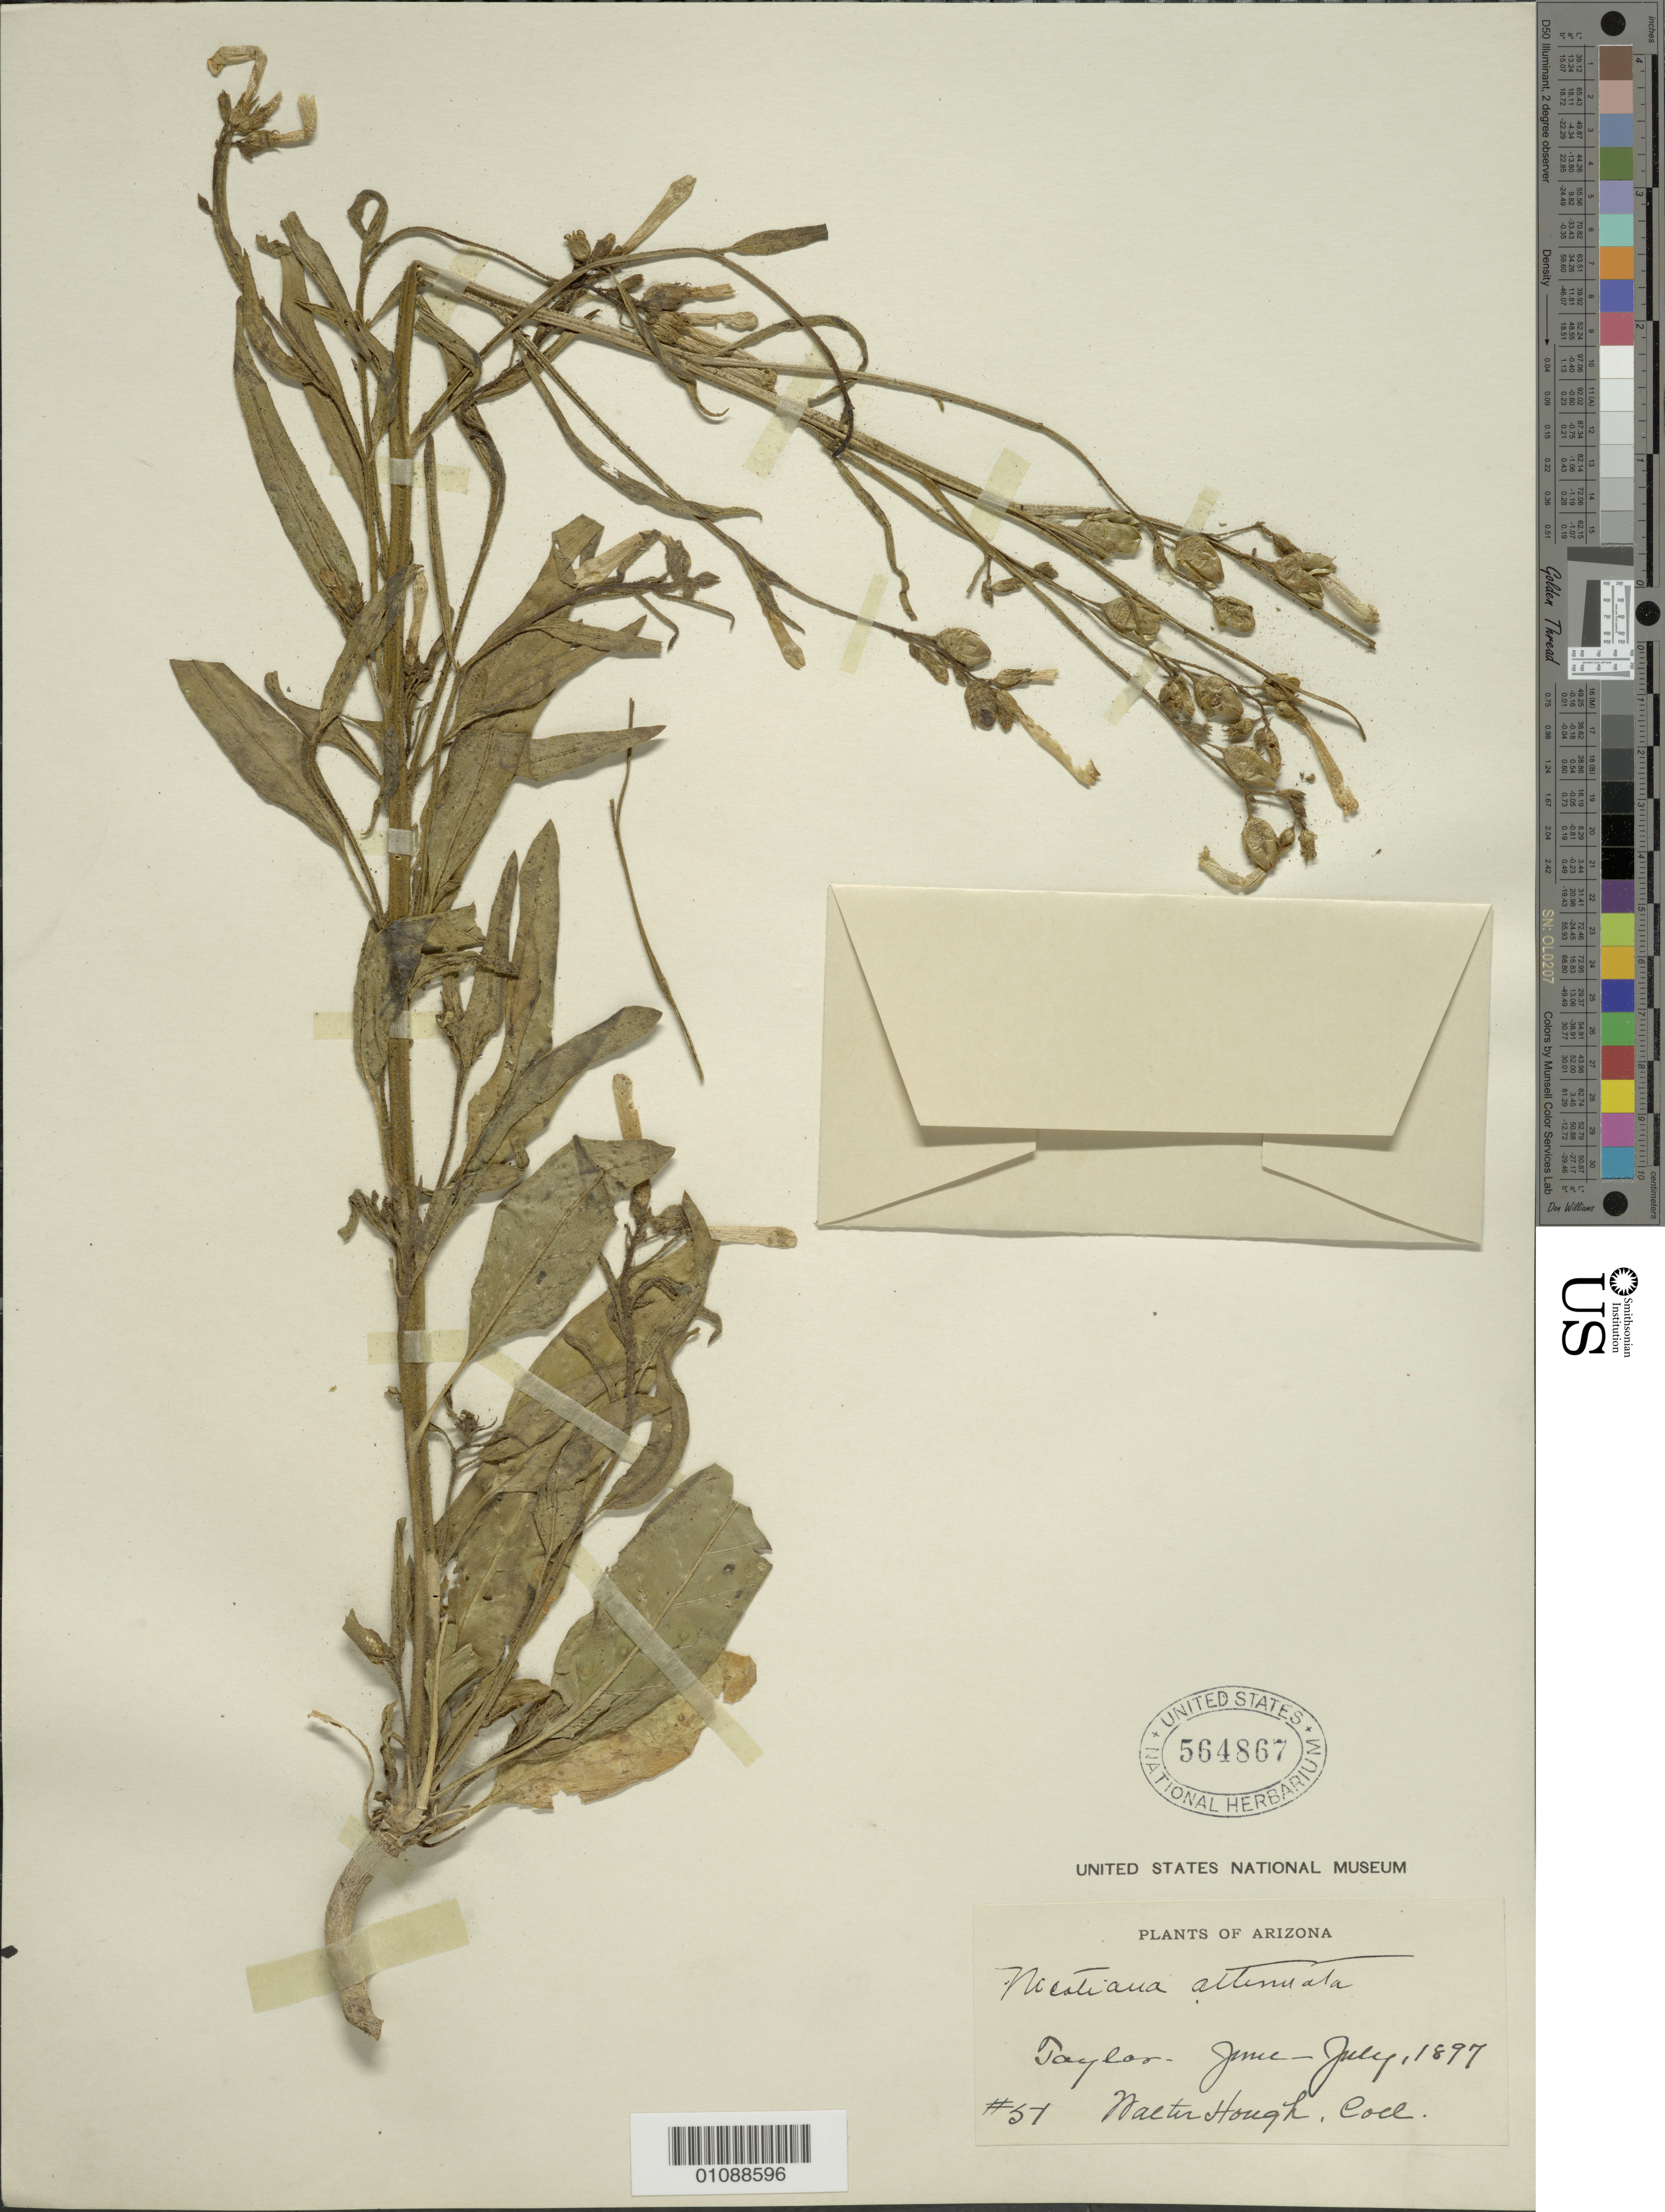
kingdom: Plantae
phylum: Tracheophyta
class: Magnoliopsida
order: Solanales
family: Solanaceae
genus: Nicotiana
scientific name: Nicotiana attenuata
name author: Torr. ex S. Watson in C. King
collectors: W. Hough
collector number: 51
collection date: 1897-06/1897-07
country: United States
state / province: Arizona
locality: Taylor.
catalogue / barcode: US 564867